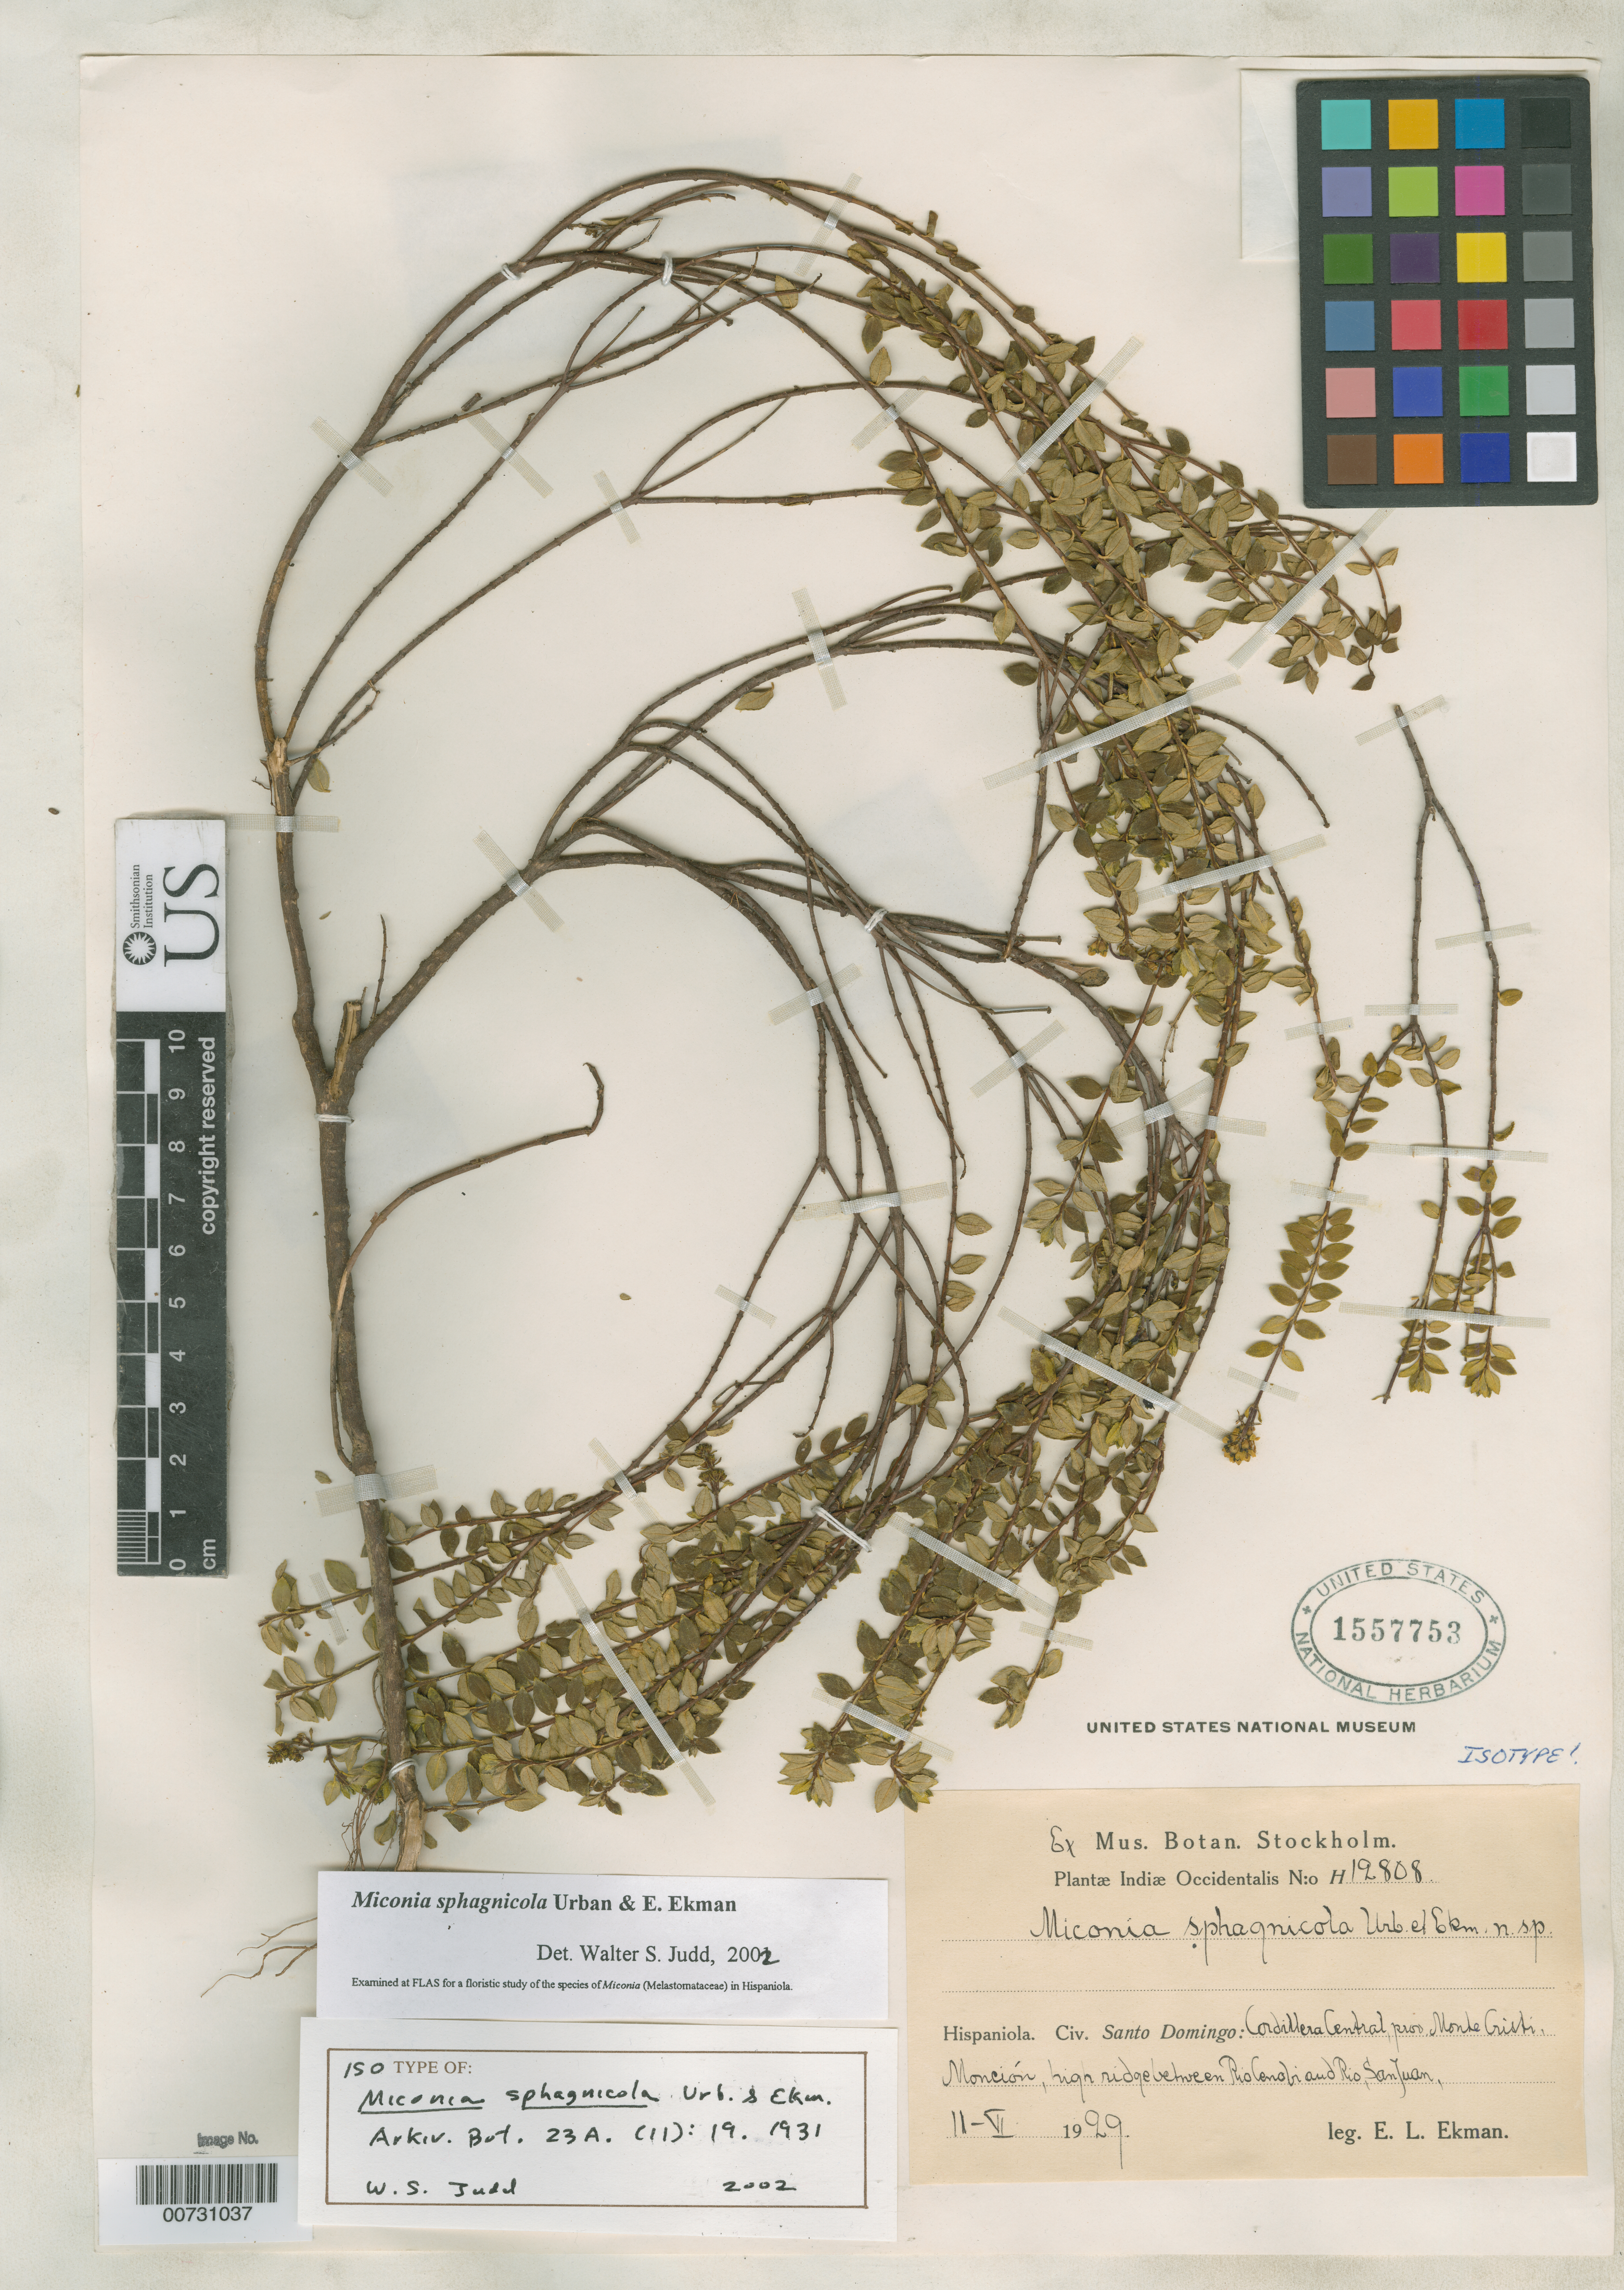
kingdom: Plantae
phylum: Tracheophyta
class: Magnoliopsida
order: Myrtales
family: Melastomataceae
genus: Miconia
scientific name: Miconia sphagnicola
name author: Urb. & Ekman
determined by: Judd, Walter S.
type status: Isotype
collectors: E. L. Ekman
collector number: Pl. Ind. Occ. H 12808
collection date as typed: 11 Jun 1929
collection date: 1929-06-11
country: Dominican Republic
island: Hispaniola Island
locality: Civ. Santo Domingo: Cordillera Central, prov. Monte Cristi, Monción, high ridge between Rio Cenobi and Rio San Juan.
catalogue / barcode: US 1557753